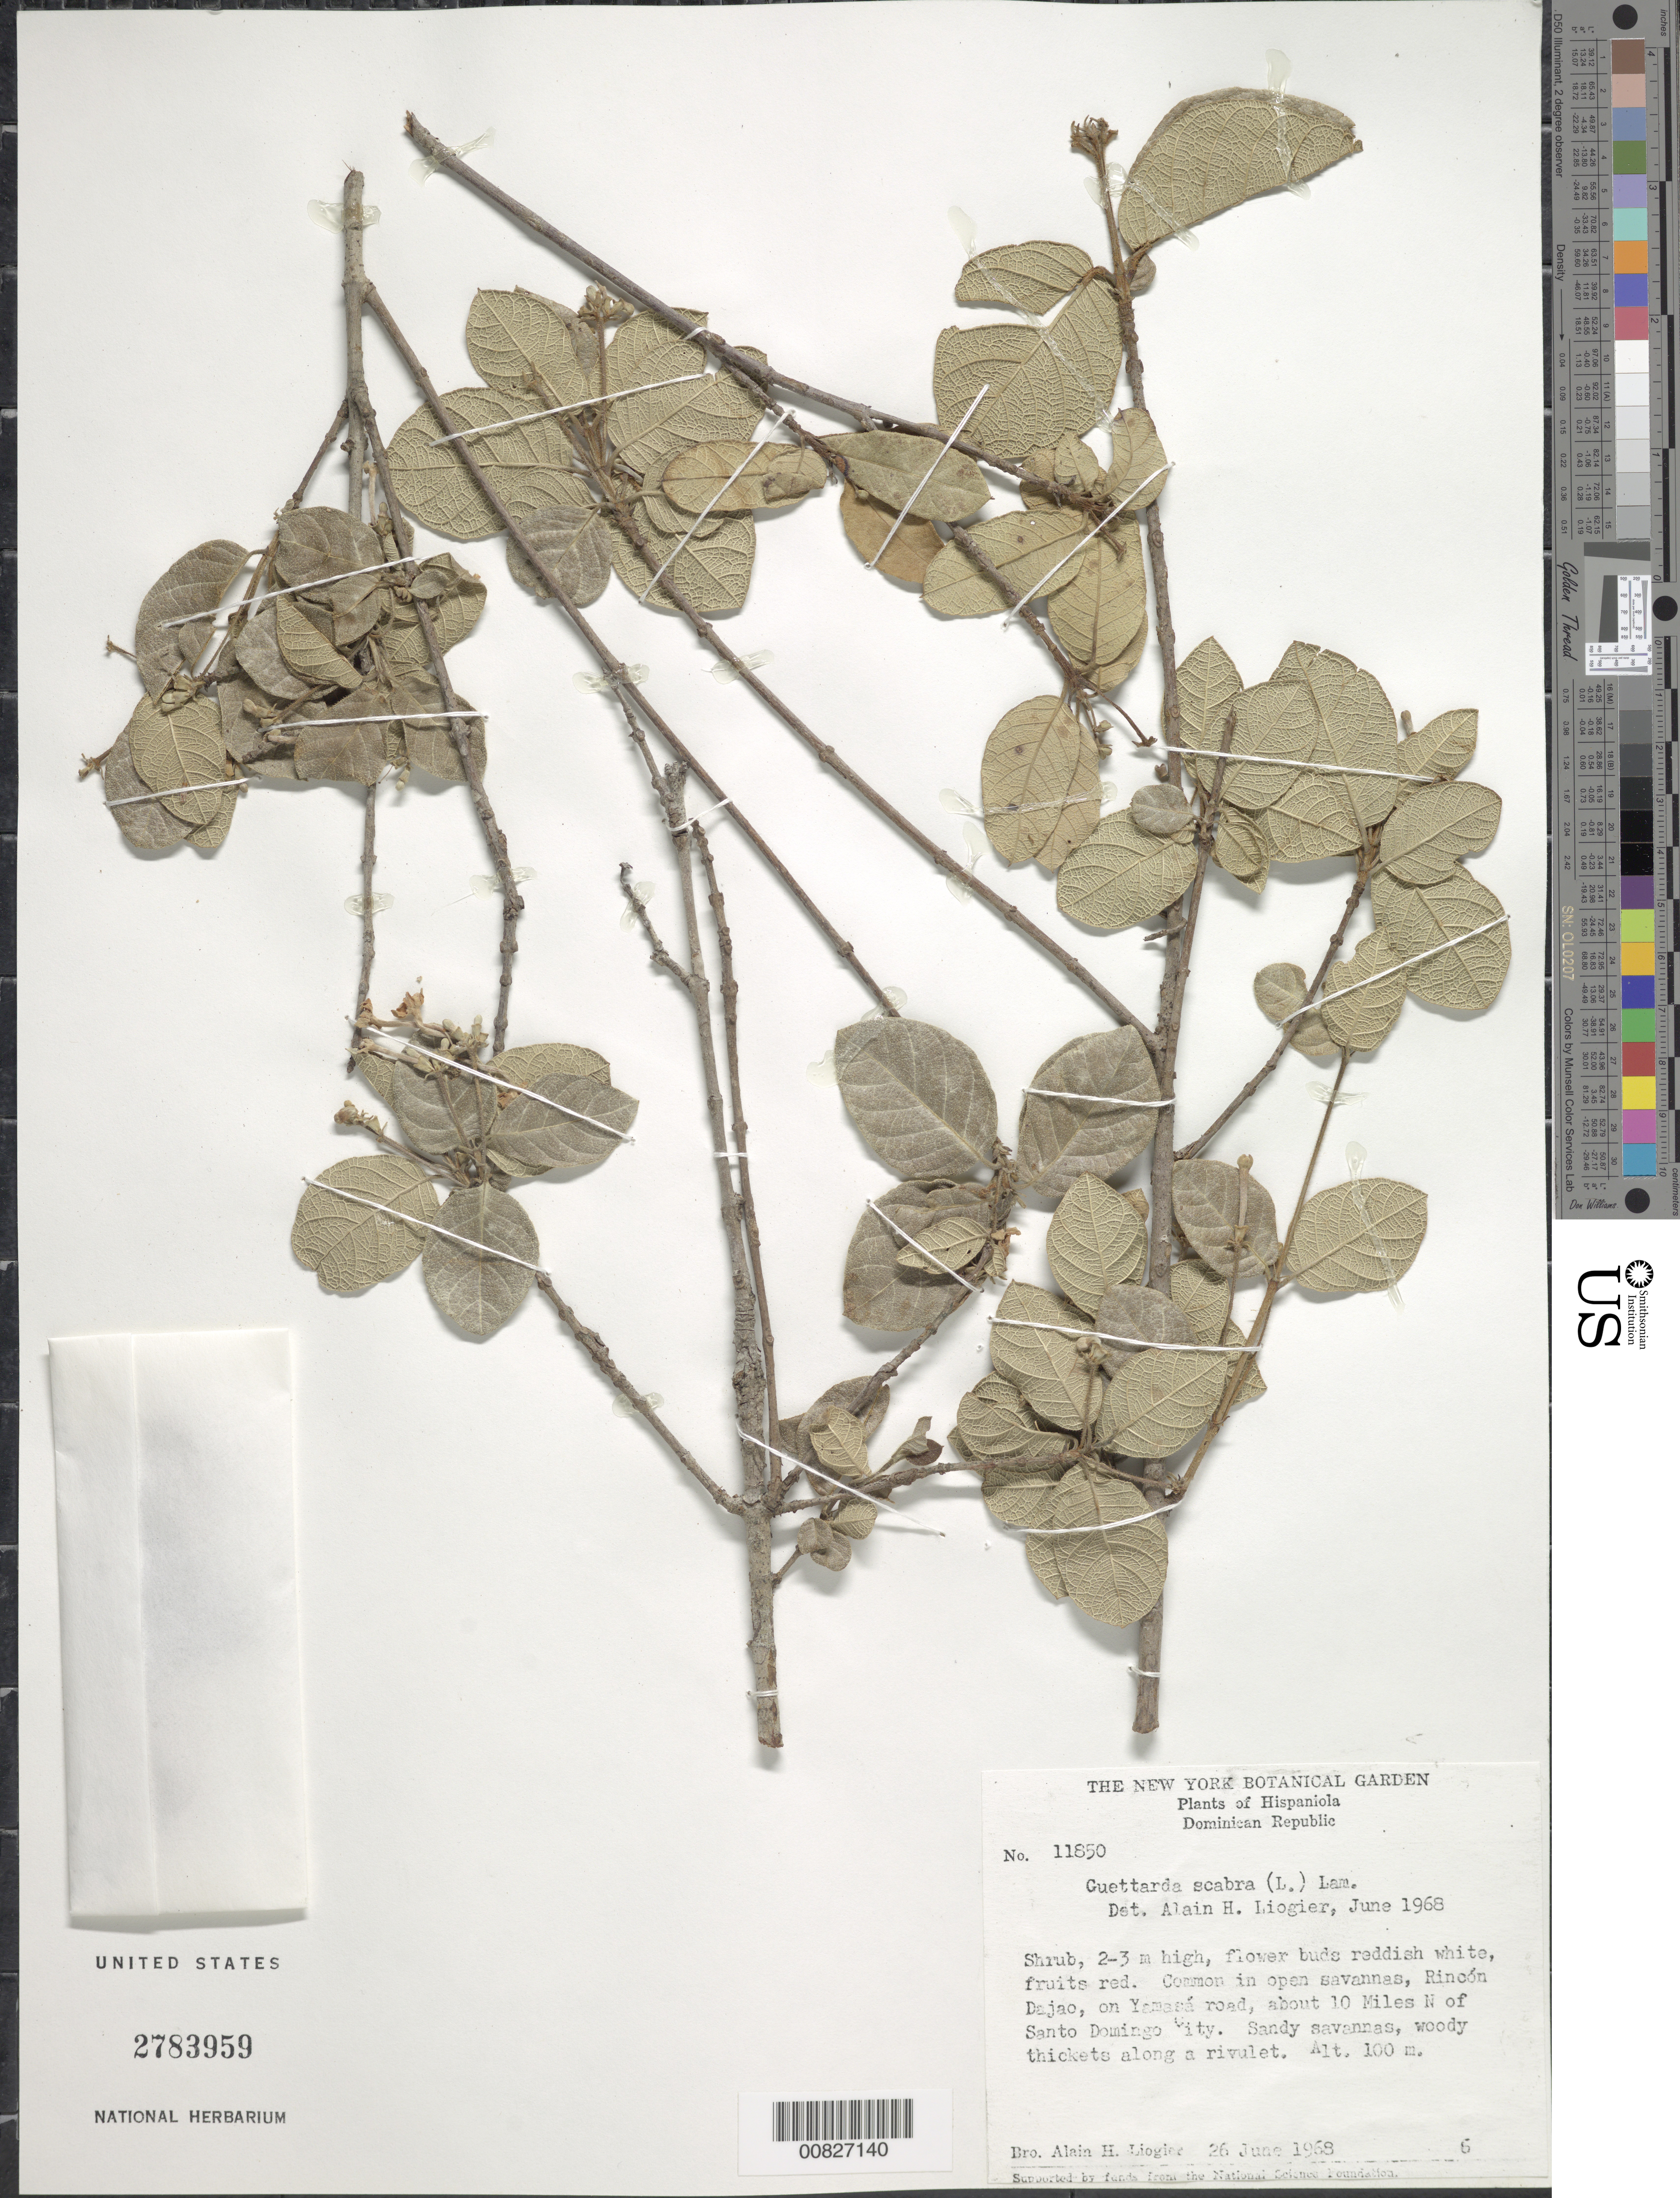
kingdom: Plantae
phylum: Tracheophyta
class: Magnoliopsida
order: Gentianales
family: Rubiaceae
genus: Guettarda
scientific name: Guettarda scabra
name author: (L.) Vent.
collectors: A. H. Liogier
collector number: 11850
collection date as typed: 26 Jun 1968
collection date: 1968-06-26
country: Dominican Republic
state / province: Distrito Nacional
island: Hispaniola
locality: Rincón Dajao, on Yamasá road, about 10 miles N of Santo Domingo City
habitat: Woody thickets along a rivulet in open sandy savannas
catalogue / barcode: US 2783959